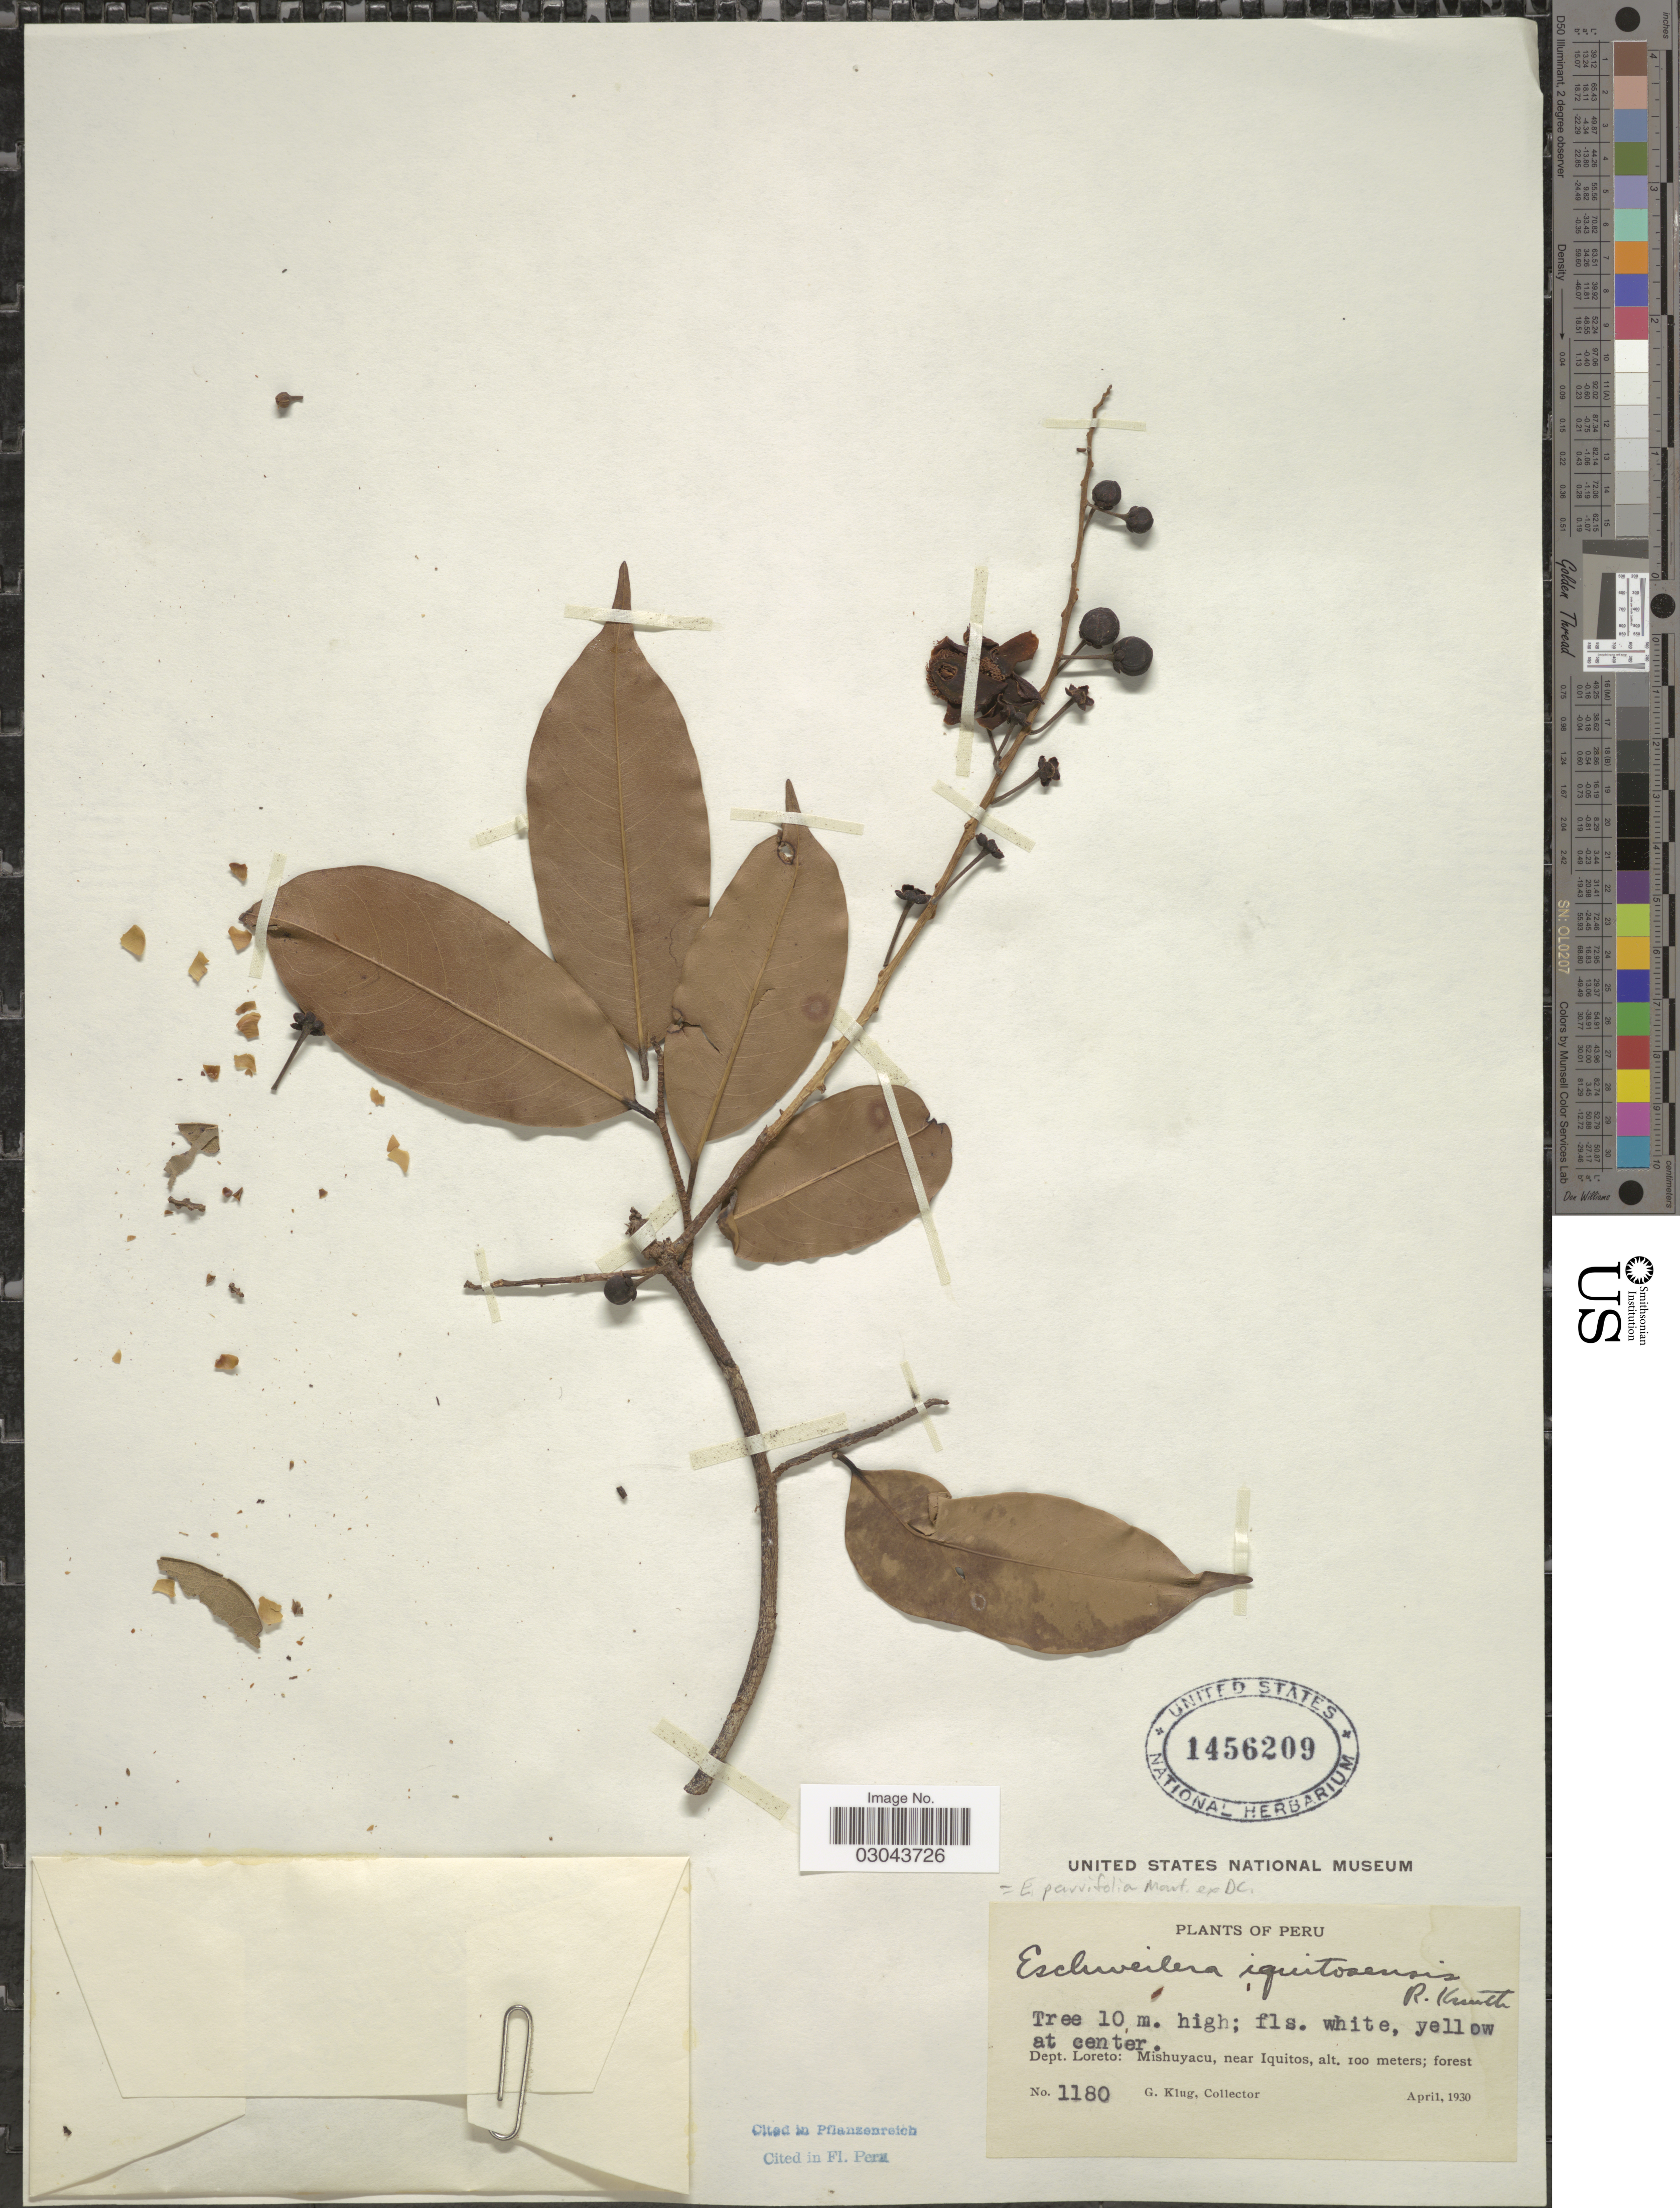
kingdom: Plantae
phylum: Tracheophyta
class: Magnoliopsida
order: Ericales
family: Lecythidaceae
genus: Eschweilera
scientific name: Eschweilera parviflora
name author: (Aubl.) Miers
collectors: G. Klug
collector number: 1180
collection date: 1930-04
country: Peru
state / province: Loreto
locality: Dept. Loreto: Mishuyacu, near Iquitos.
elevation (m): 100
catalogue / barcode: US 1456209